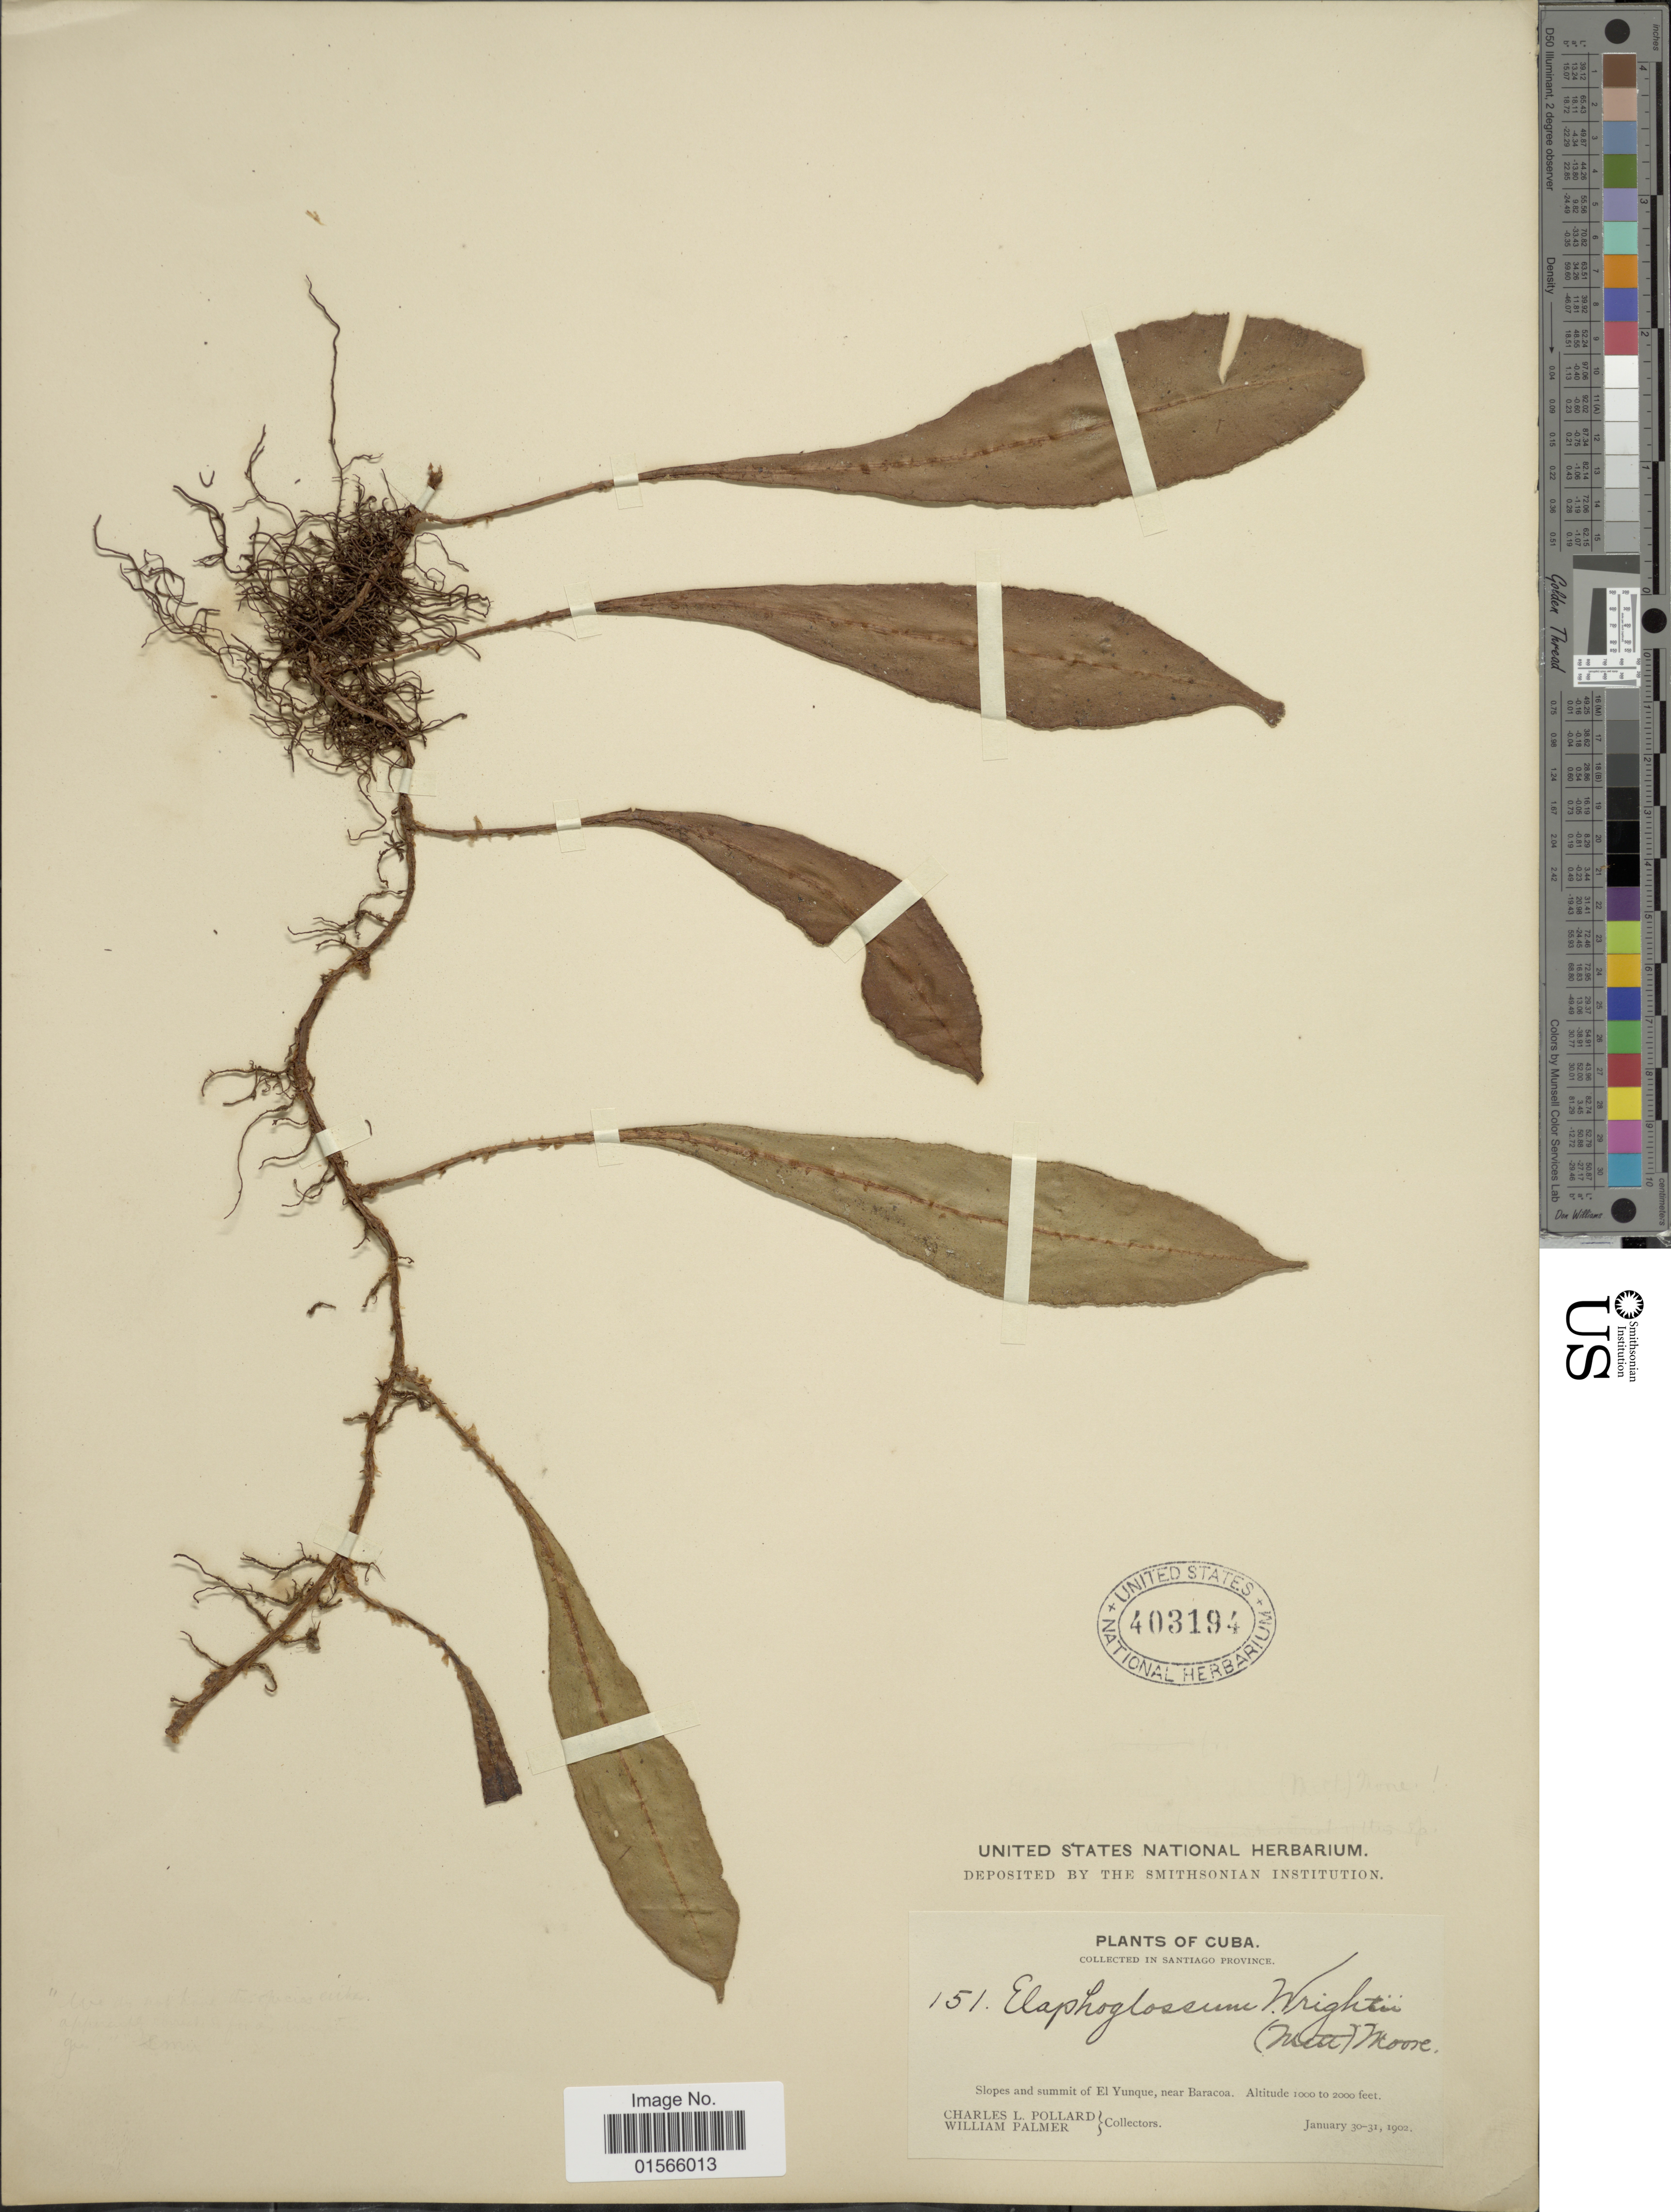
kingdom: Plantae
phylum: Tracheophyta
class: Polypodiopsida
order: Polypodiales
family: Dryopteridaceae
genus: Elaphoglossum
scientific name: Elaphoglossum wrightii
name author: (Mett. ex D.C. Eaton) T. Moore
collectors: C. L. Pollard & W. Palmer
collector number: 151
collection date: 1902-01-30/1902-01-31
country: Cuba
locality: In Santiago Province, Slopes and summit of El Yunque, near Baracoa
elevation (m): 305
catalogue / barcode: US 403194